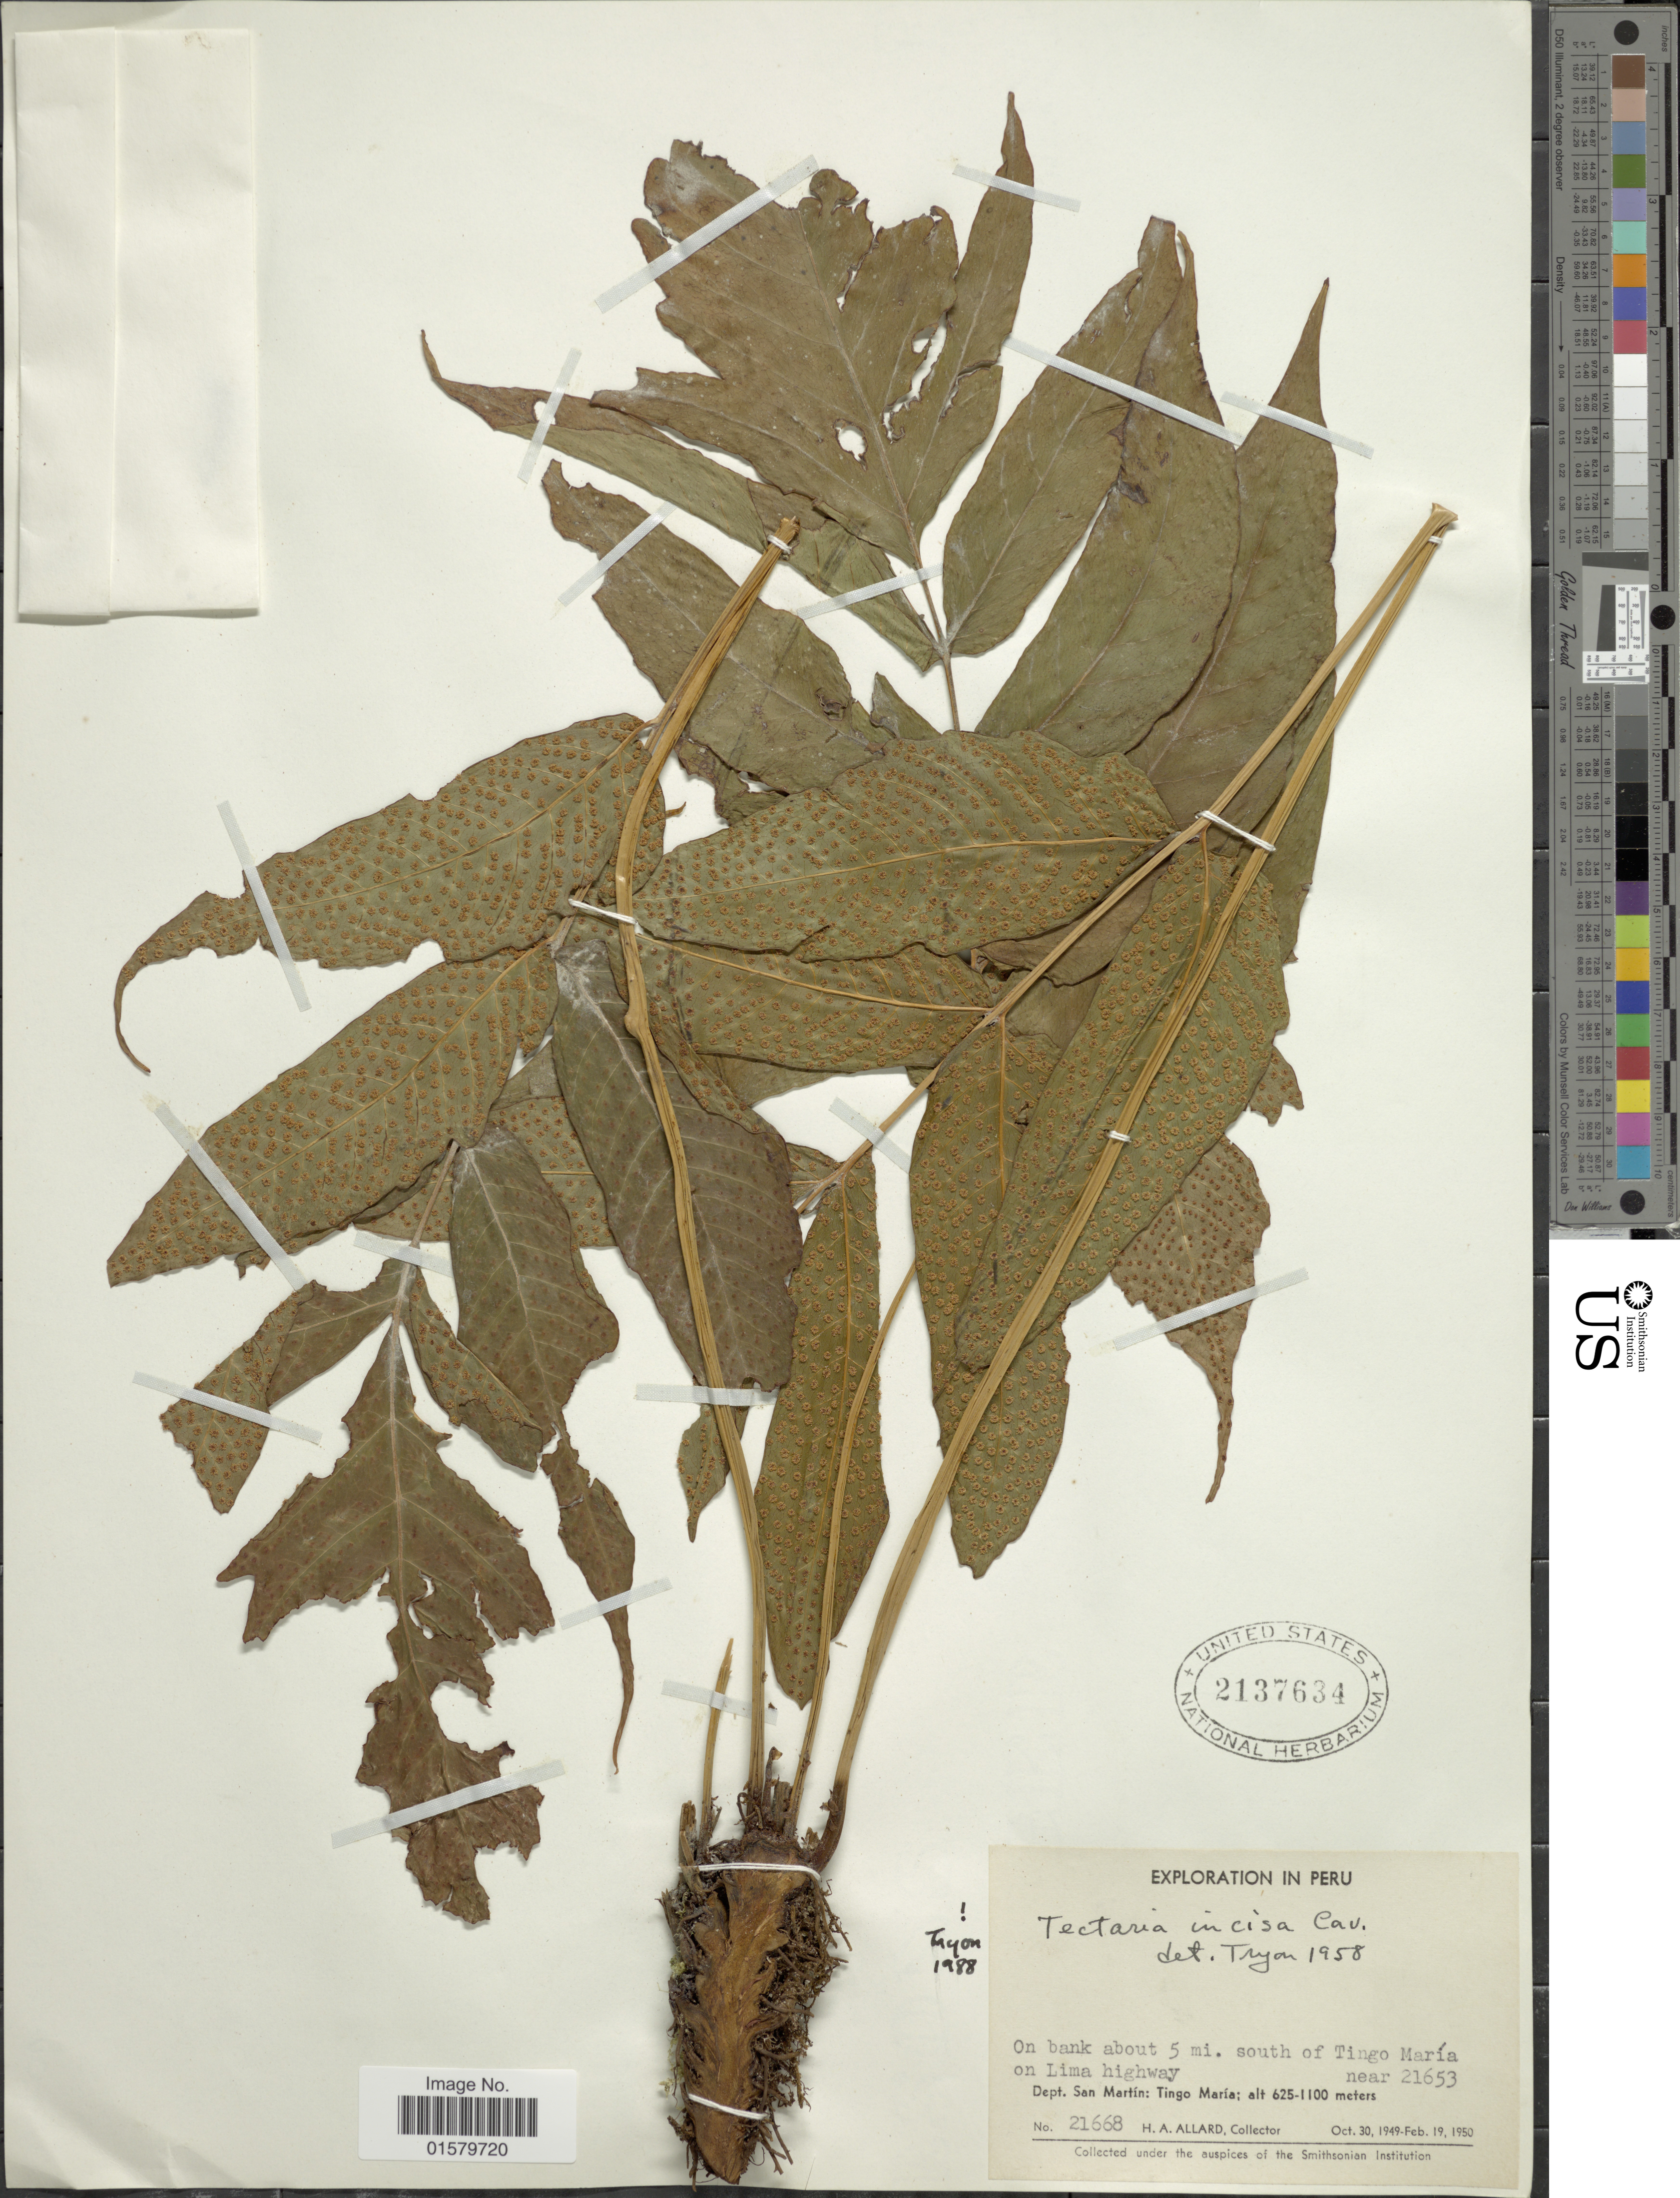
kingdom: Plantae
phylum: Tracheophyta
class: Polypodiopsida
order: Polypodiales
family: Tectariaceae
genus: Tectaria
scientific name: Tectaria incisa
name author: Cav.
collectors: H. A. Allard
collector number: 21668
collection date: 1949-10-30/1950-02-19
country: Peru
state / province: San Martín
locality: On bank about 5 mi. south of Tingo Maria on Lima highway: Tingo Maria, near 21653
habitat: on bank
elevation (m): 625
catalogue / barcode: US 2137634